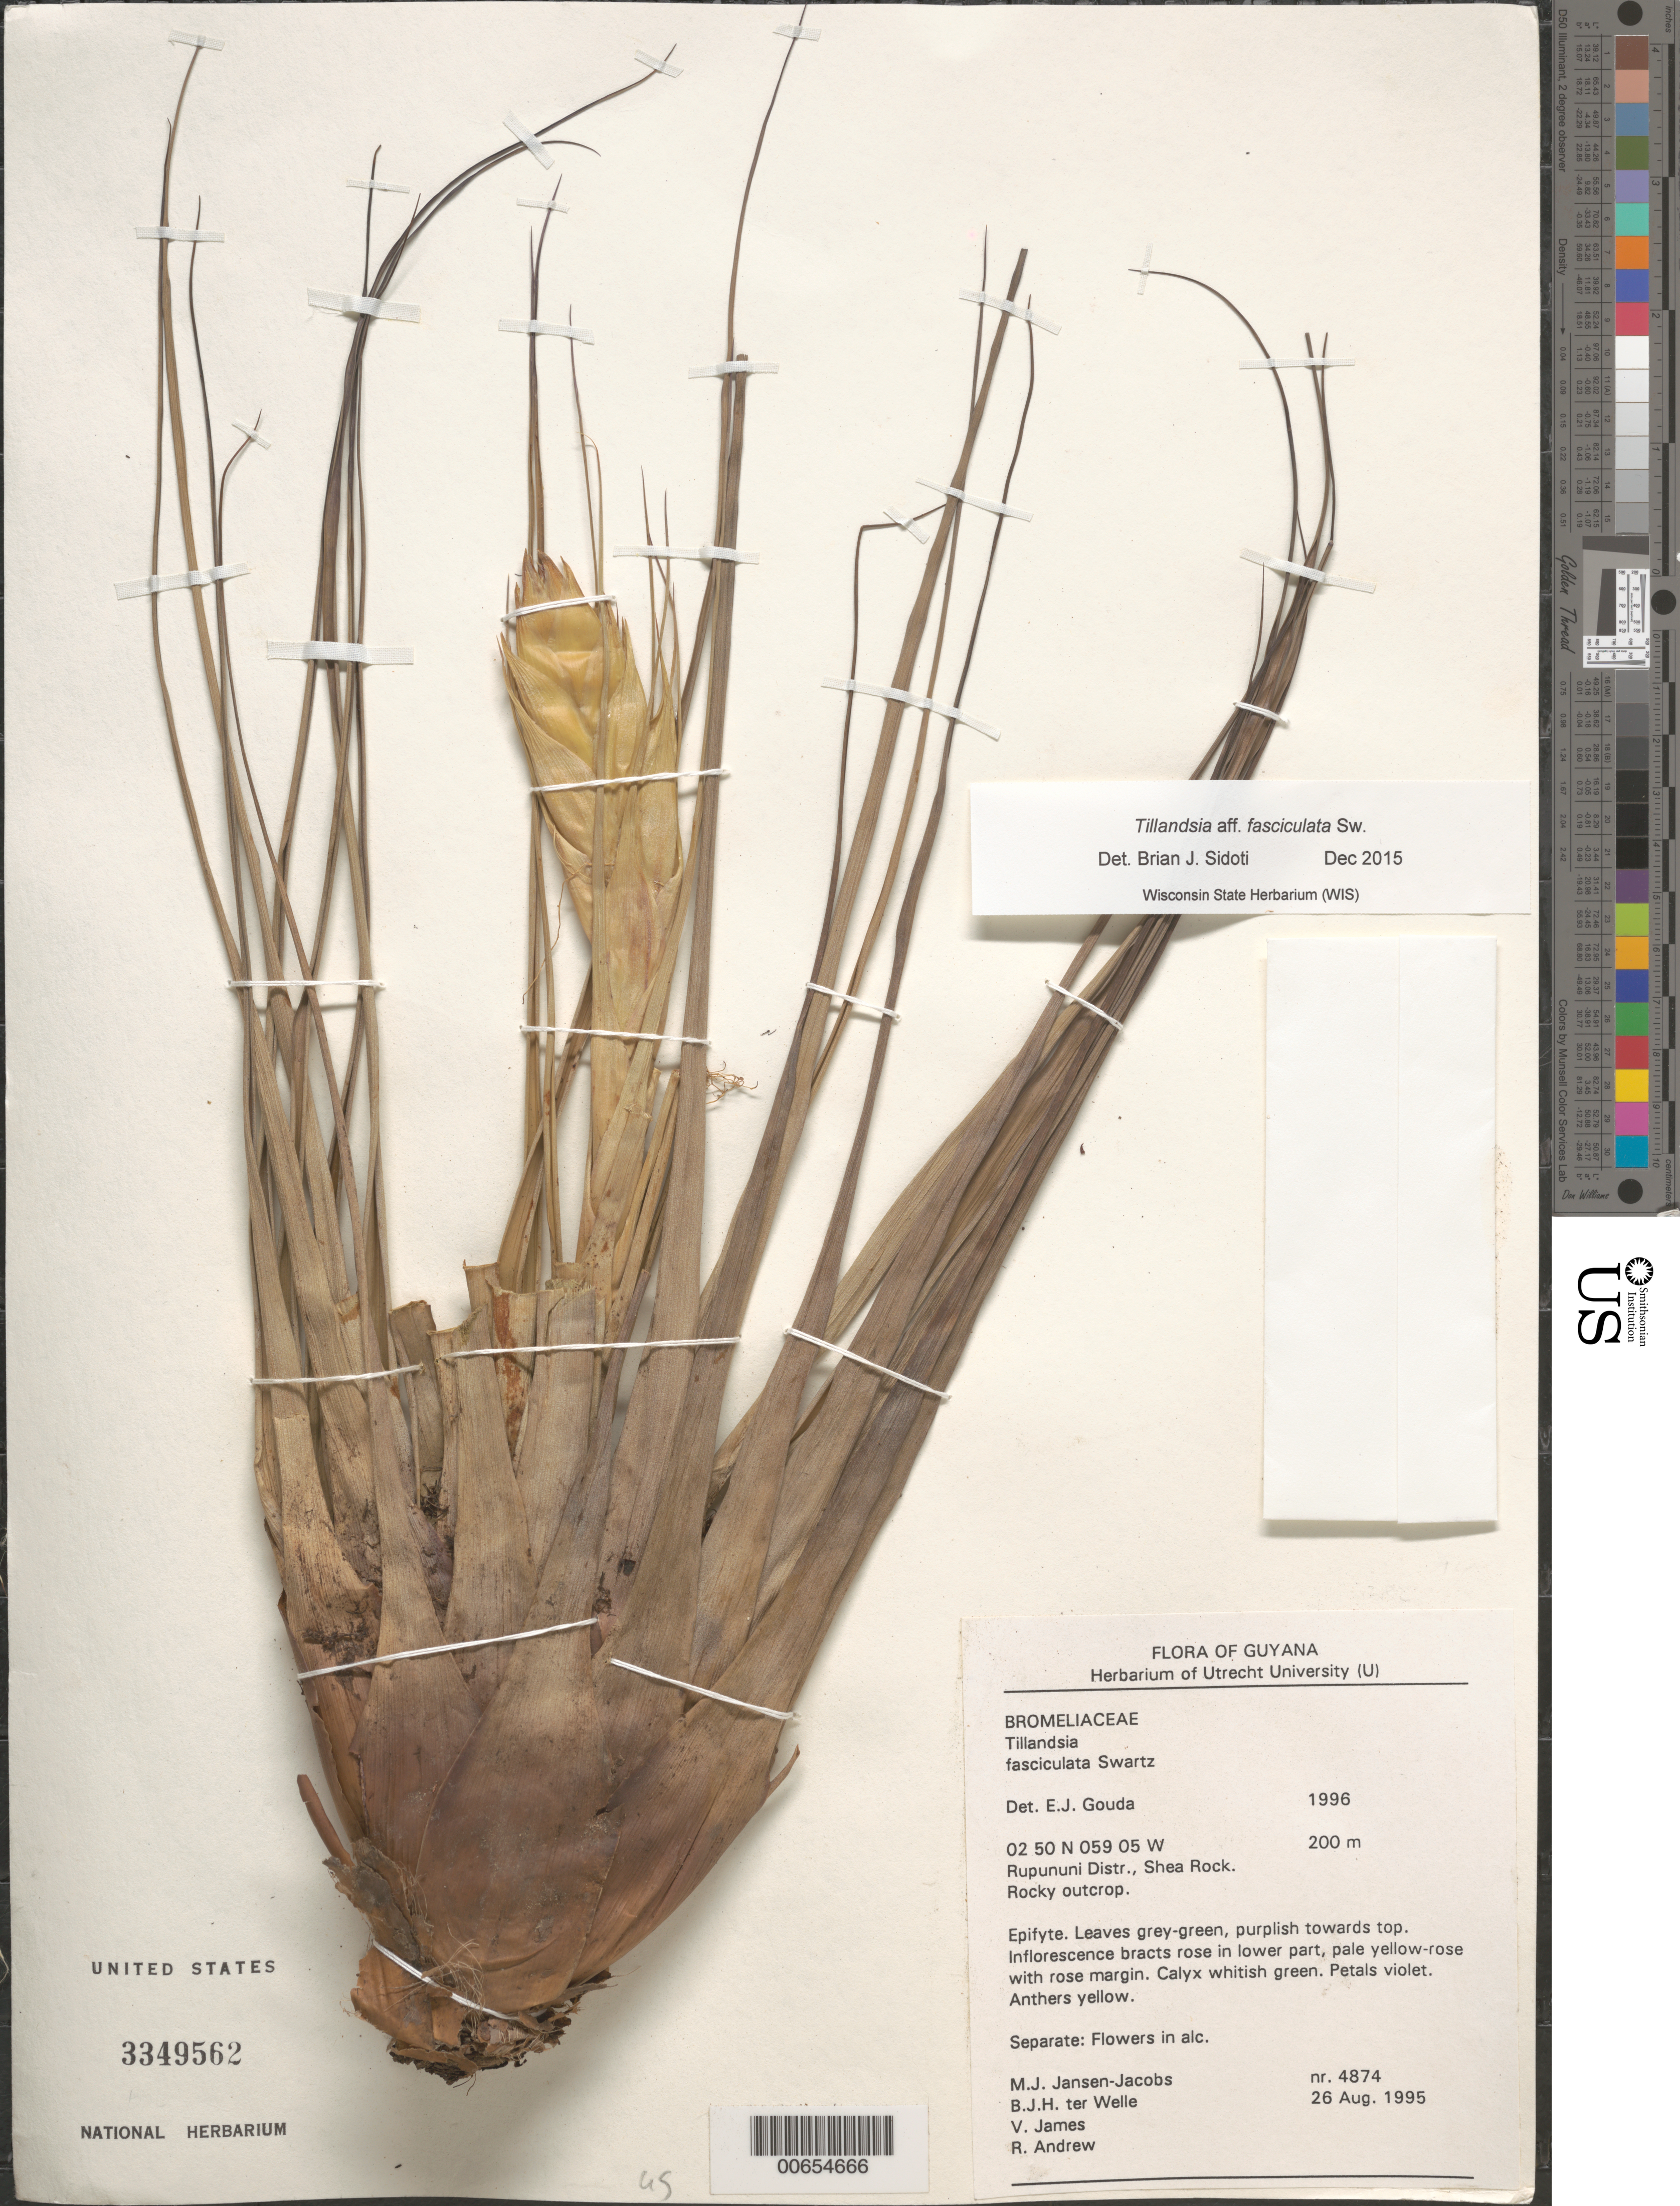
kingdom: Plantae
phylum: Tracheophyta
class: Liliopsida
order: Poales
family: Bromeliaceae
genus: Tillandsia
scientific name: Tillandsia fasciculata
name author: Sw.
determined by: Sidoti, B. J.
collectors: M. J. Jansen-Jacobs, B. Welle, V. James & R. Andrew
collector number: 4874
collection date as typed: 26-Aug-95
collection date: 1995-08-26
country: Guyana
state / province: U. Takutu-U. Essequibo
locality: Shea Rock, Rupununi Dist.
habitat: Rocky outcrop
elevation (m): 200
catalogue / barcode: US 3349562